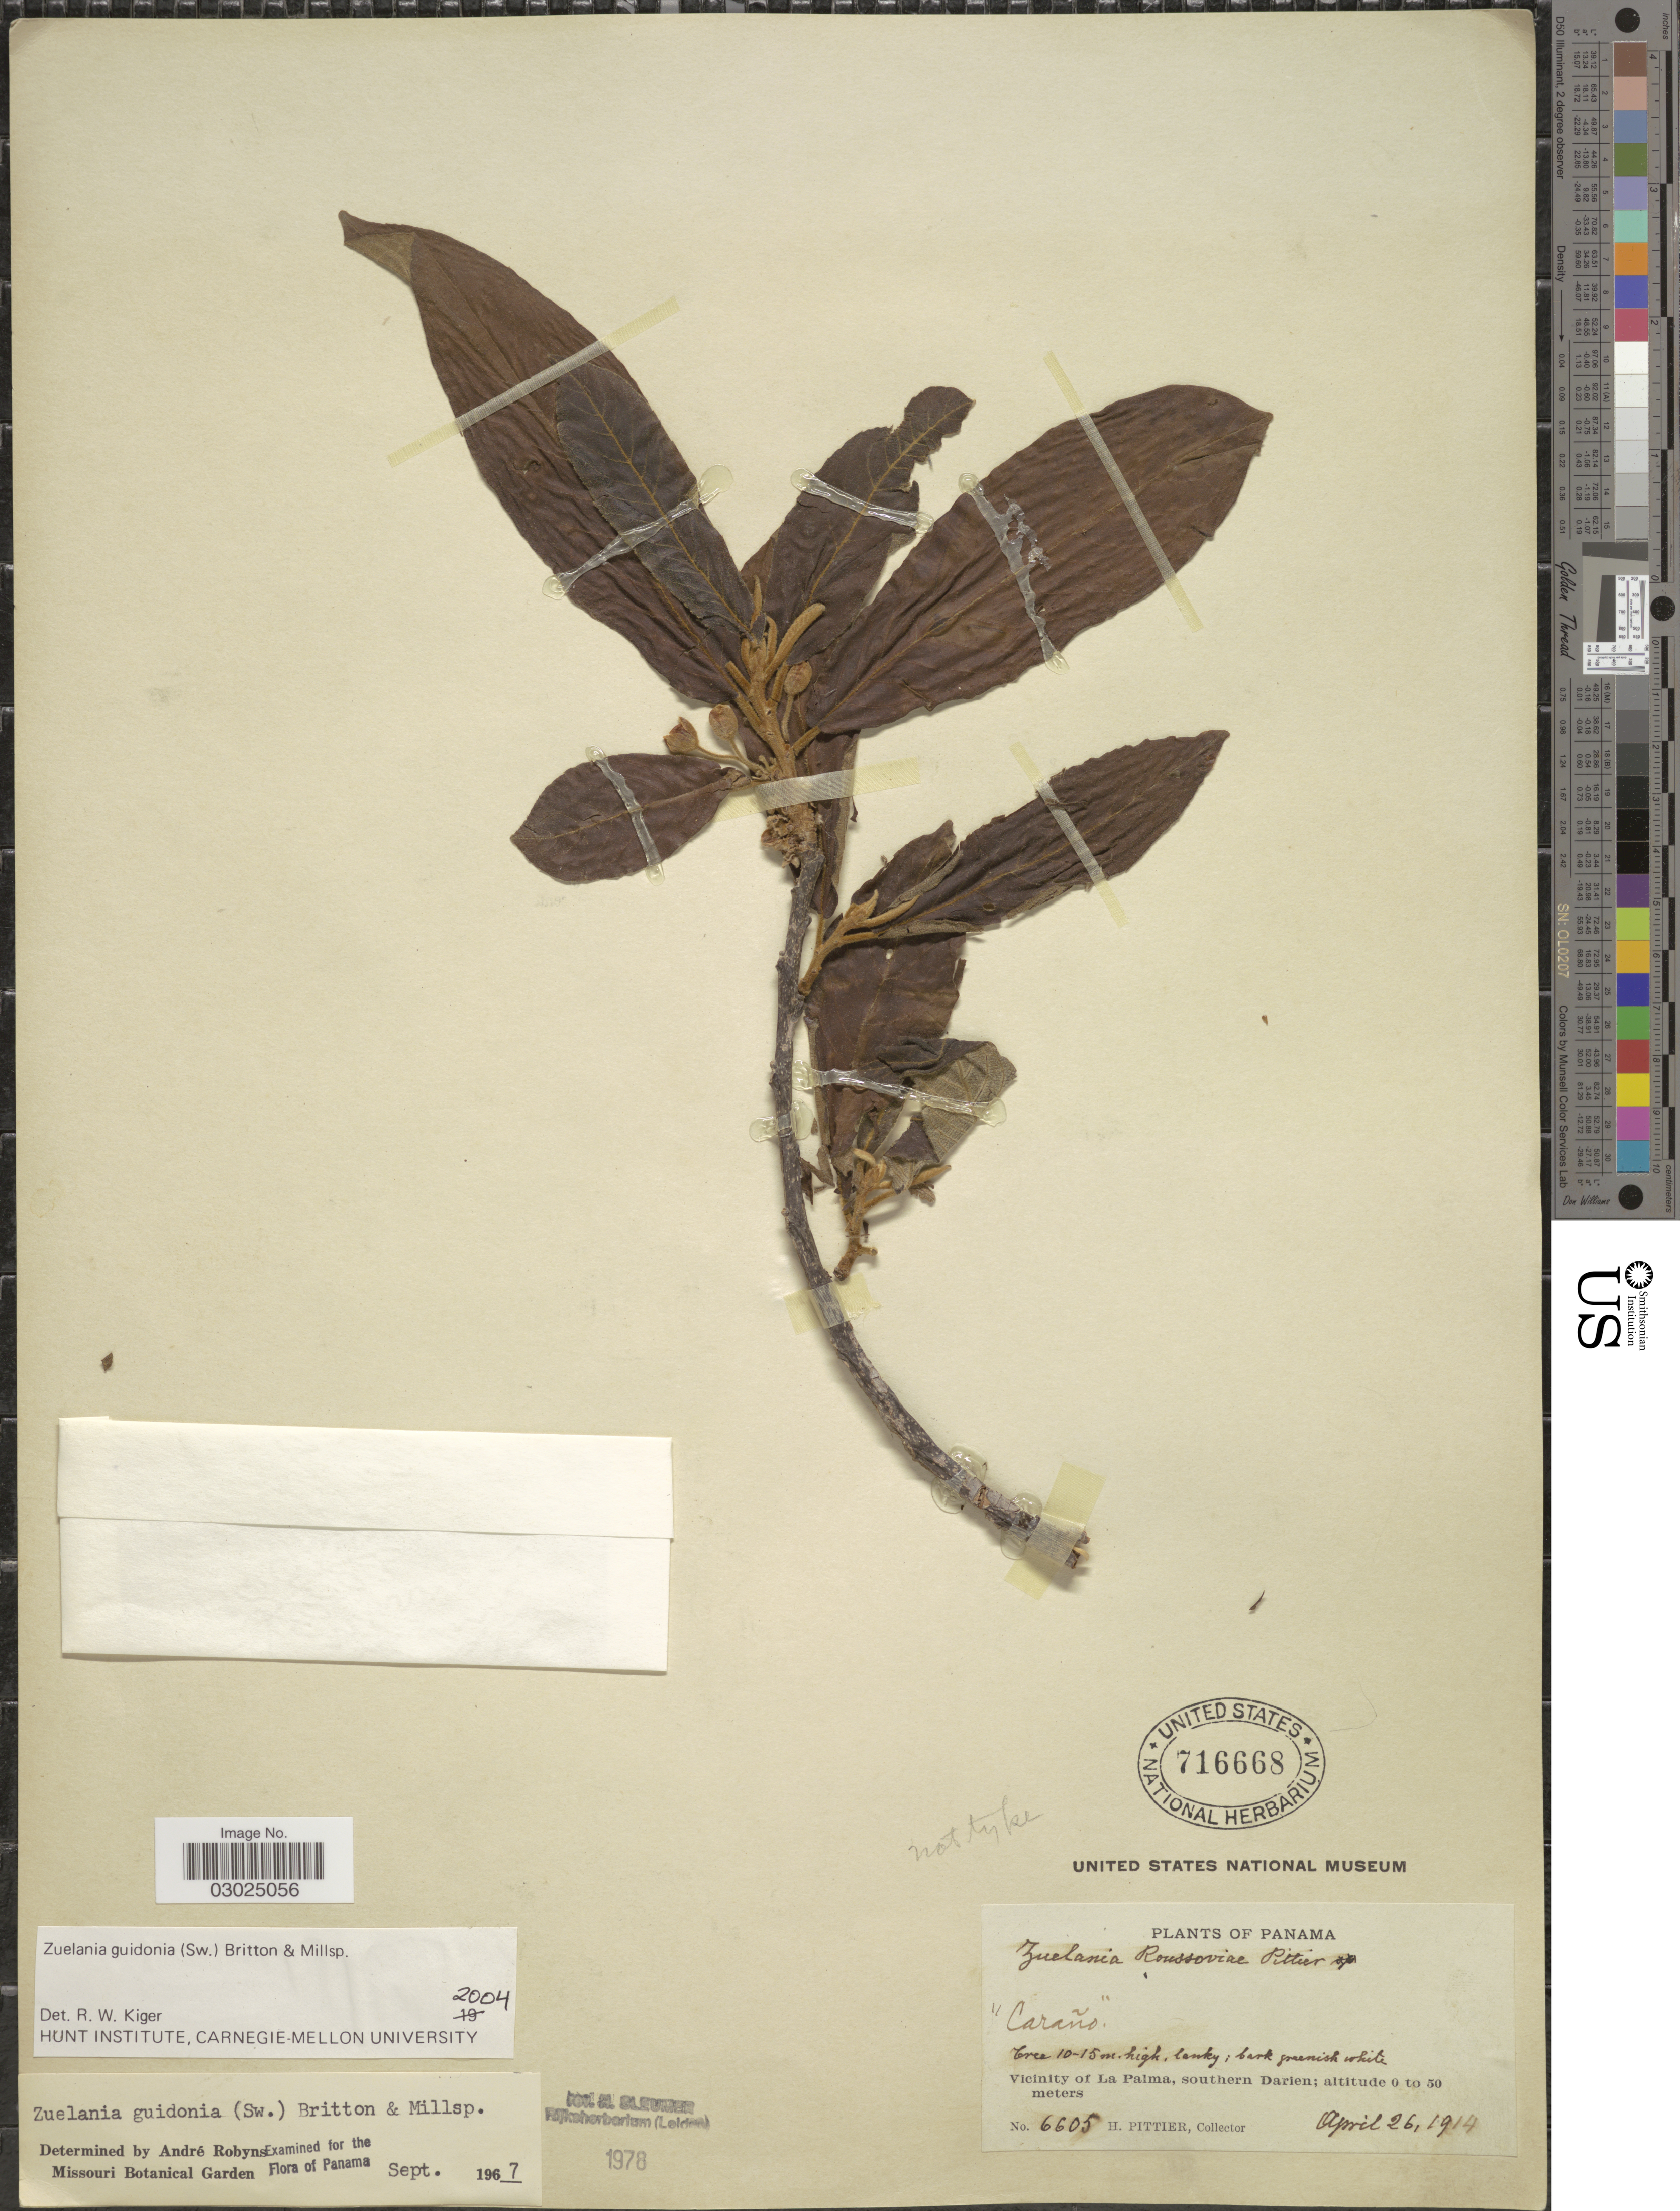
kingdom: Plantae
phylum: Tracheophyta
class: Magnoliopsida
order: Malpighiales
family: Salicaceae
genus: Casearia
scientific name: Casearia laetioides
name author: (A. Rich.) Warb.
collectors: H. F. Pittier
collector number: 6605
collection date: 1914-04-26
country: Panama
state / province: Darién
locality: Vicinity of La Palma, southern Darien.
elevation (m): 0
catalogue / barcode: US 716668